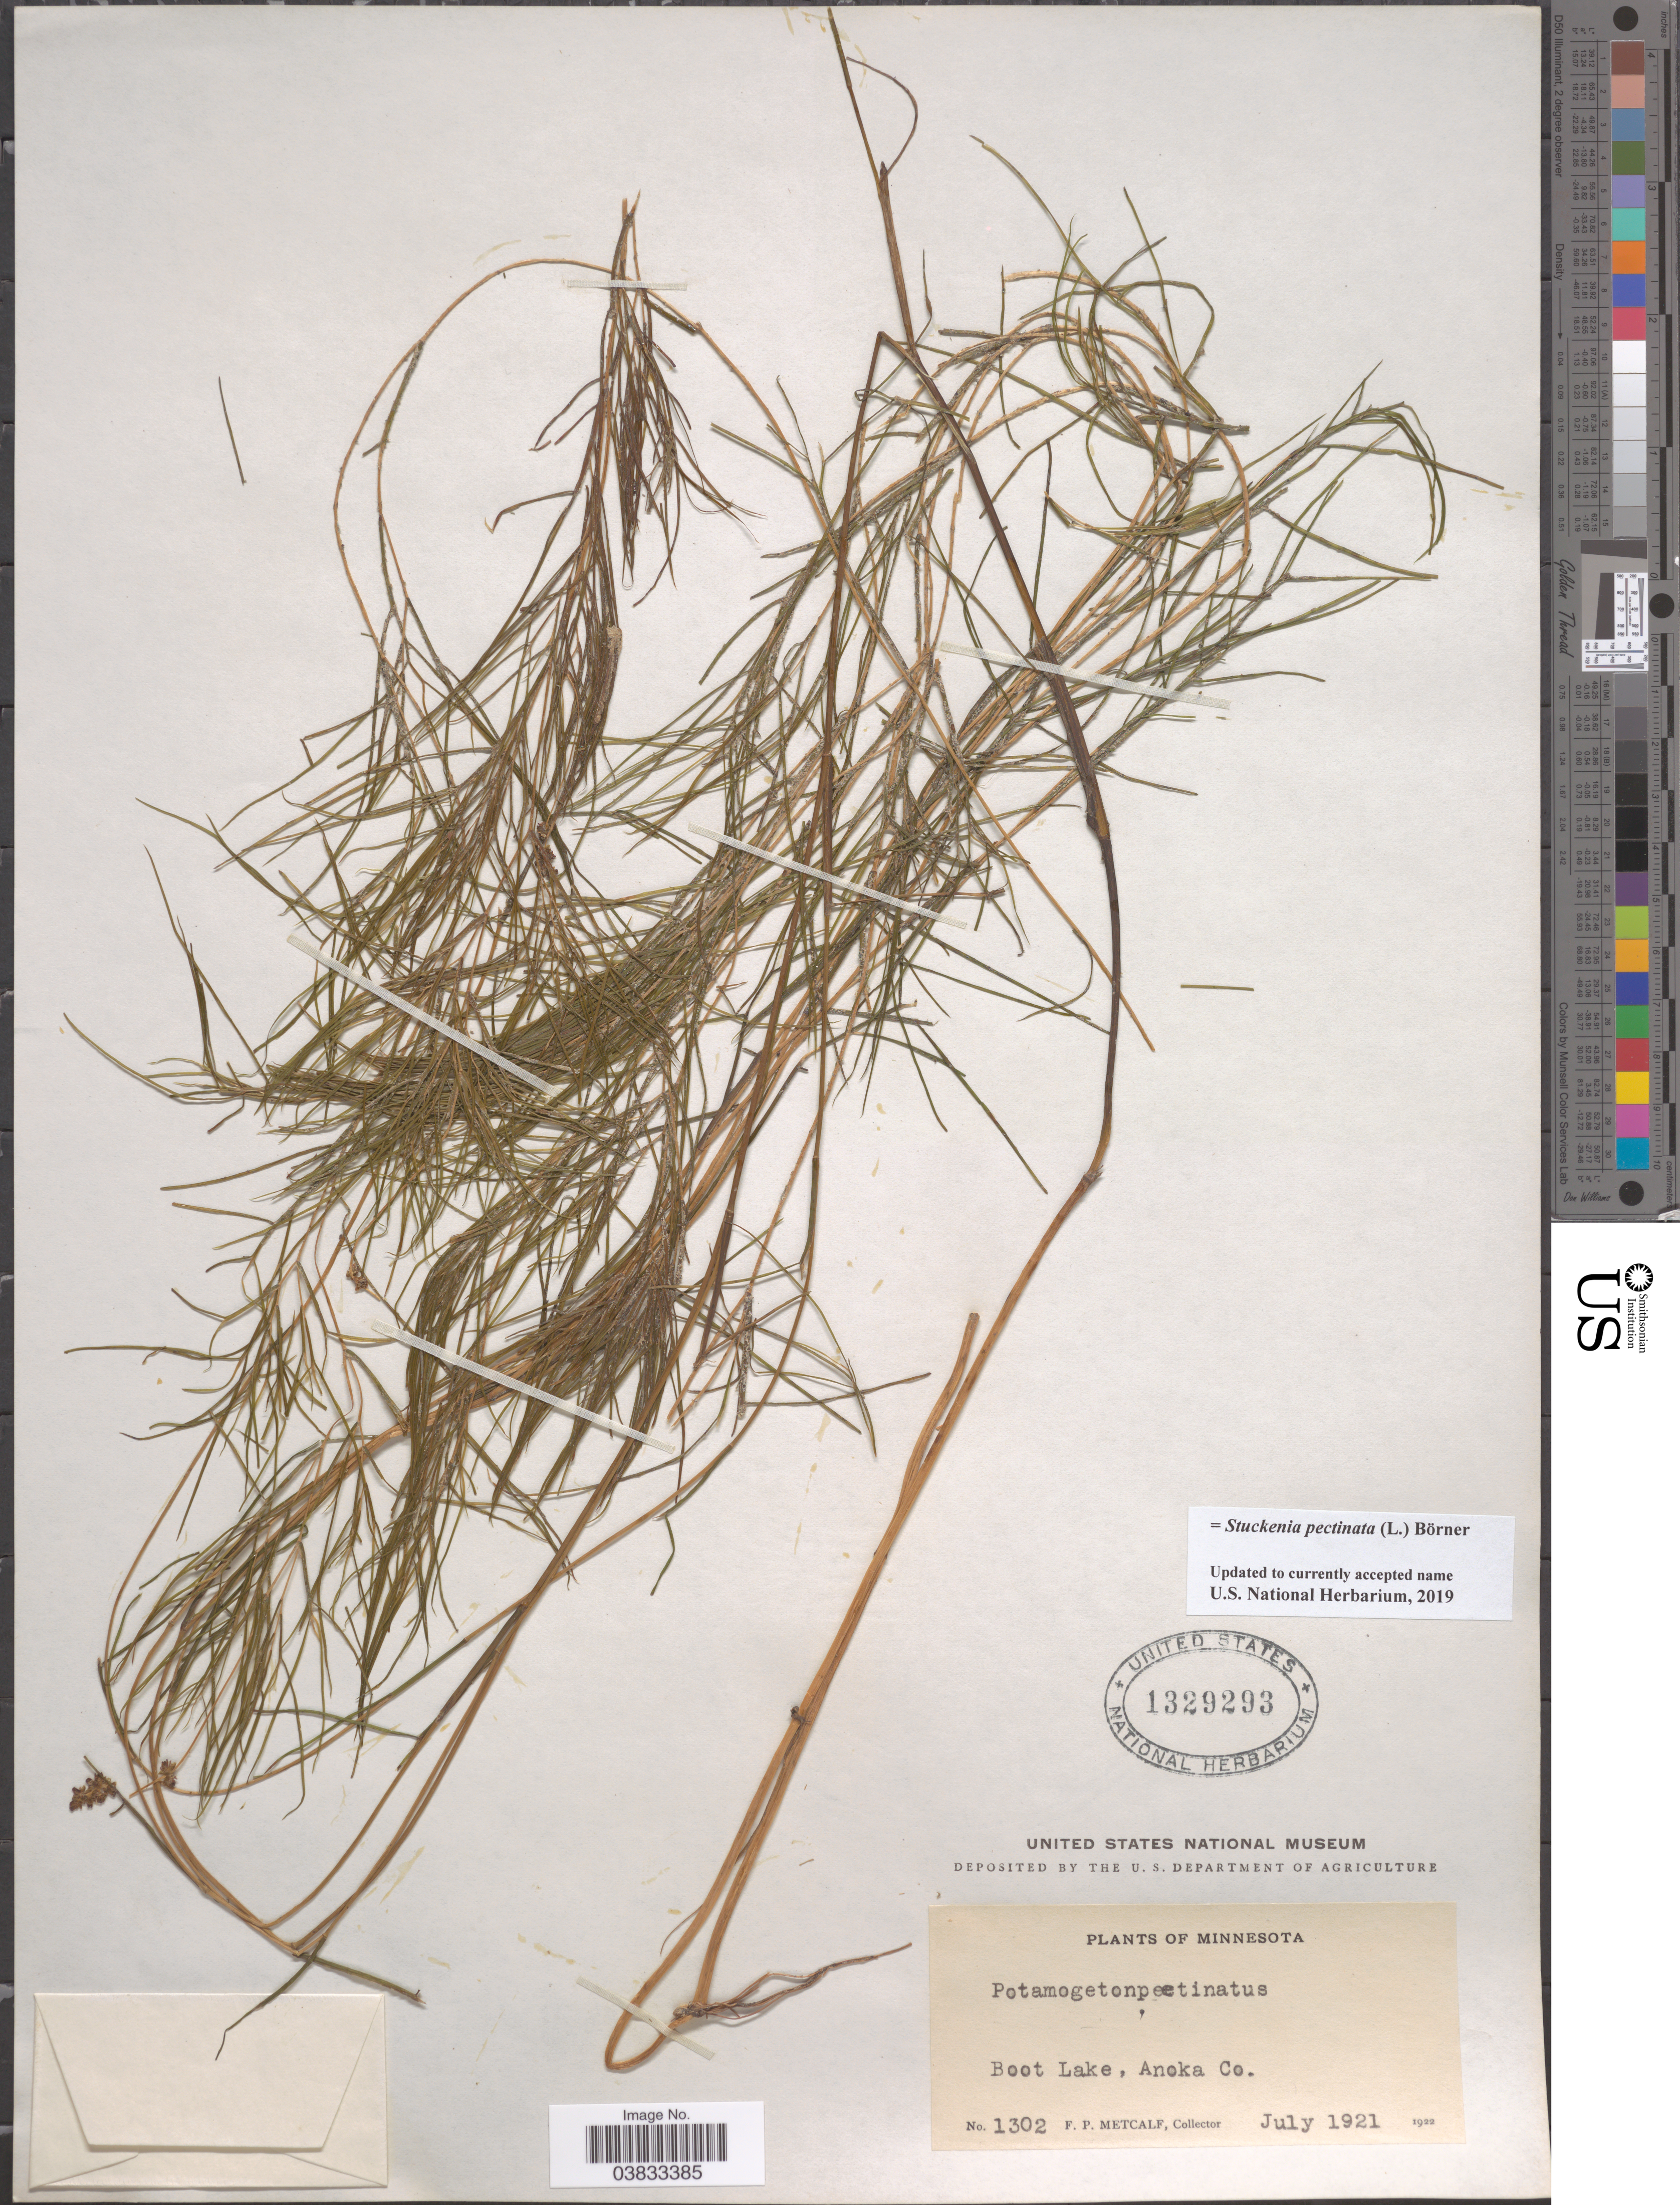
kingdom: Plantae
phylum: Tracheophyta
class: Liliopsida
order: Alismatales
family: Potamogetonaceae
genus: Stuckenia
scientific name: Stuckenia pectinata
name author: (L.) Börner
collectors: F. Metcalf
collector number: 1302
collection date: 1921-07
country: United States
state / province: Minnesota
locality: Boot Lake, Anoka Co.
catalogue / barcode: US 1329293